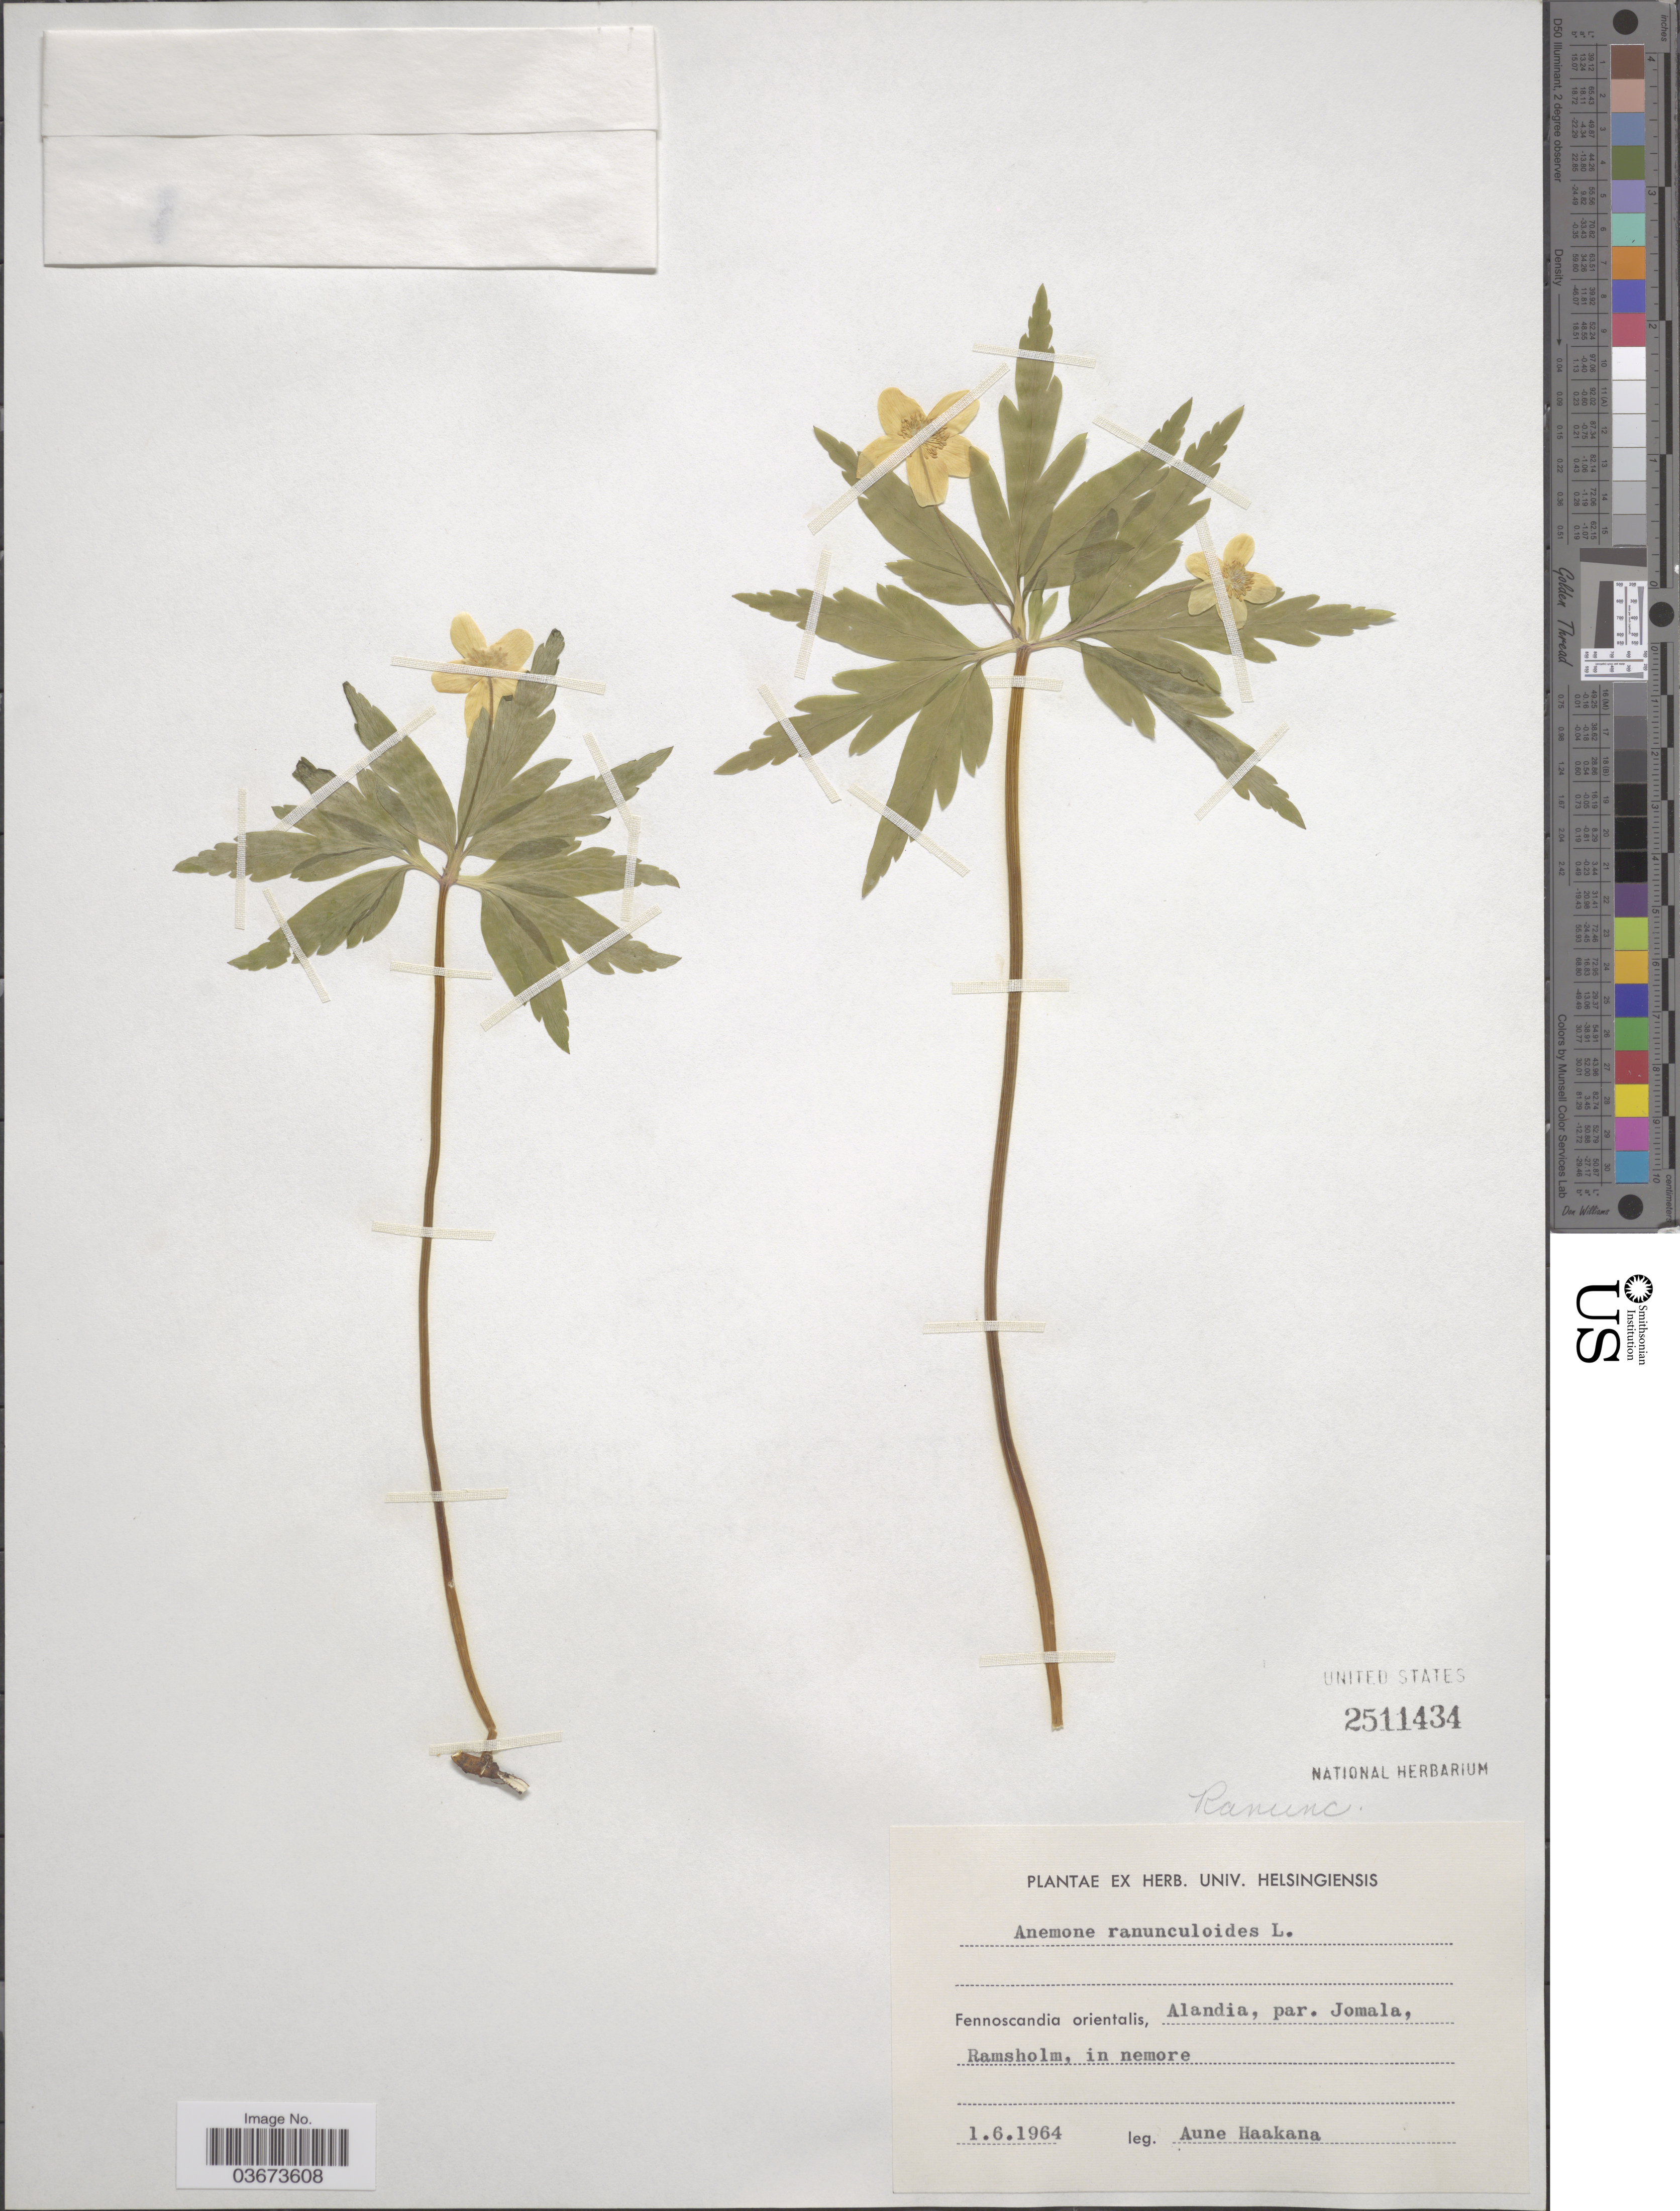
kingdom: Plantae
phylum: Tracheophyta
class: Magnoliopsida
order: Ranunculales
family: Ranunculaceae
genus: Anemone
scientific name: Anemone ranunculoides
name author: L.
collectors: A. Haakana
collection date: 1964-06-01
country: Finland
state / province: Ahvenanmaa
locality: Fennoscandia orientalis, Alandia, par. Jomala, Ramsholm, in nemore.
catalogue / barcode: US 2511434